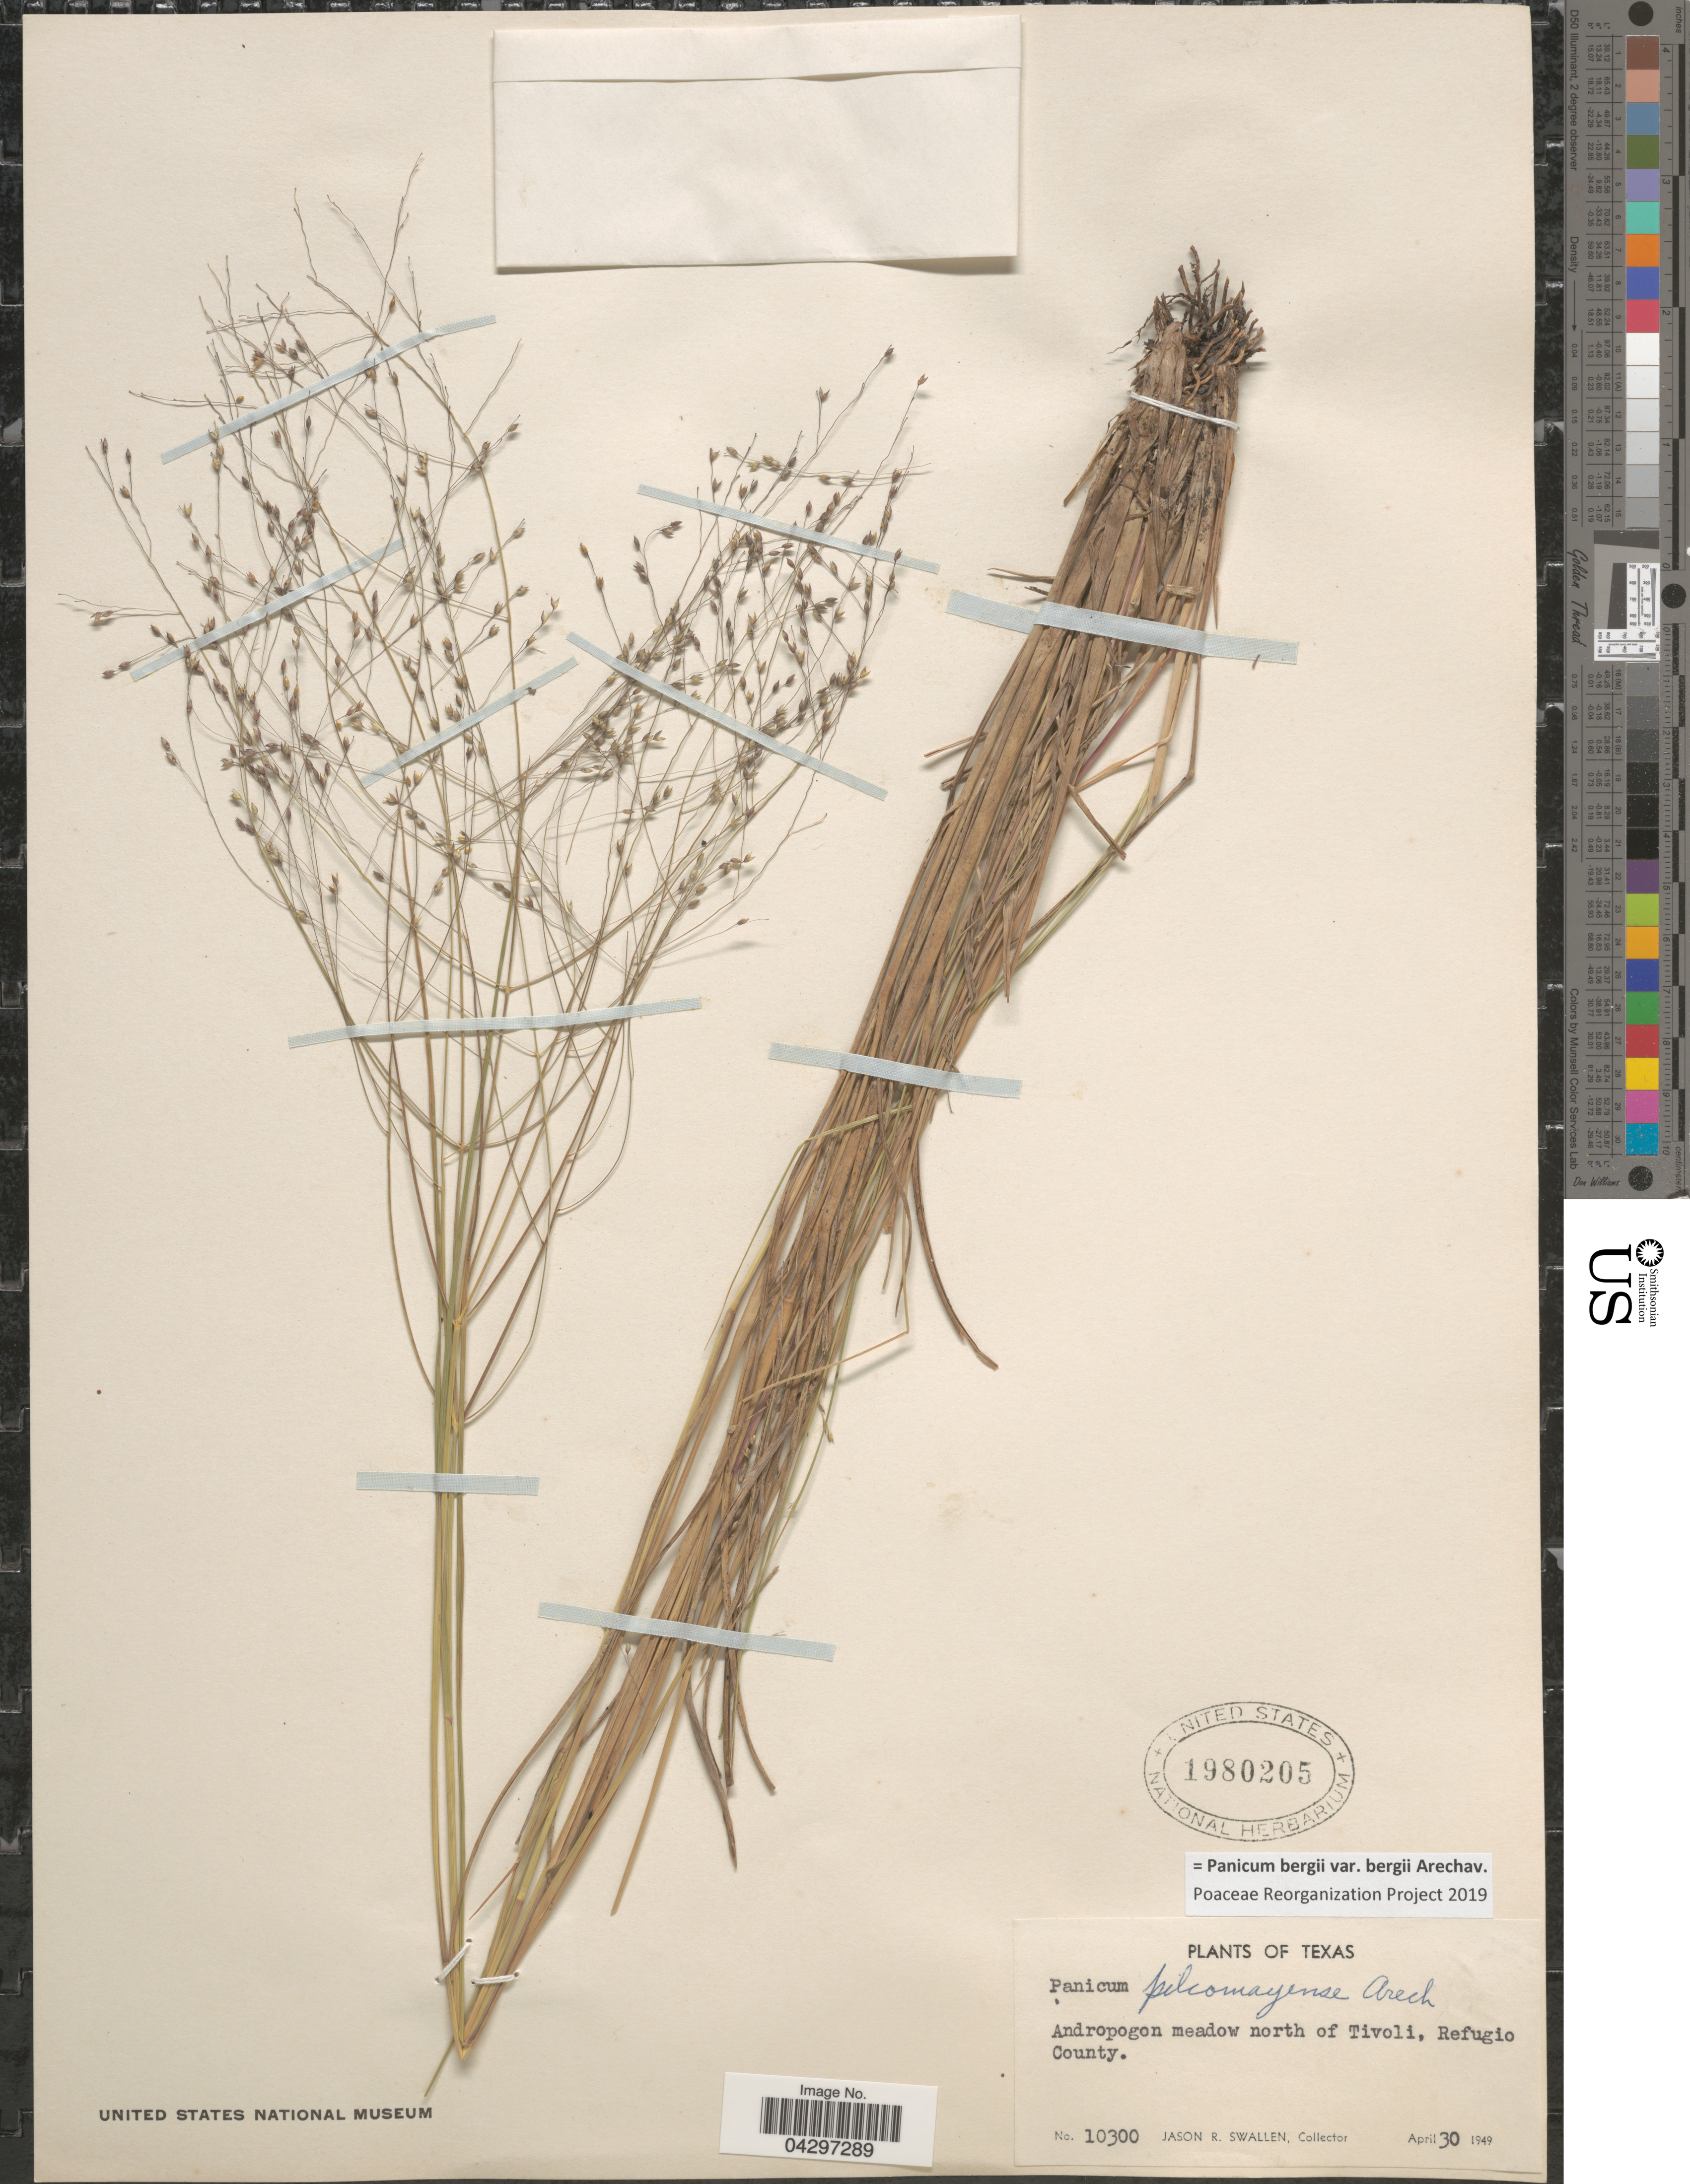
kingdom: Plantae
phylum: Tracheophyta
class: Liliopsida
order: Poales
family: Poaceae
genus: Panicum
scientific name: Panicum bergii var. bergii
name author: Arechav.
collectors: J. R. Swallen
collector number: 10300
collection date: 1949-04-30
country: United States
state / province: Texas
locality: Andropogon meadow north of Tivoli, Refugio County.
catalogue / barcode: US 1980205